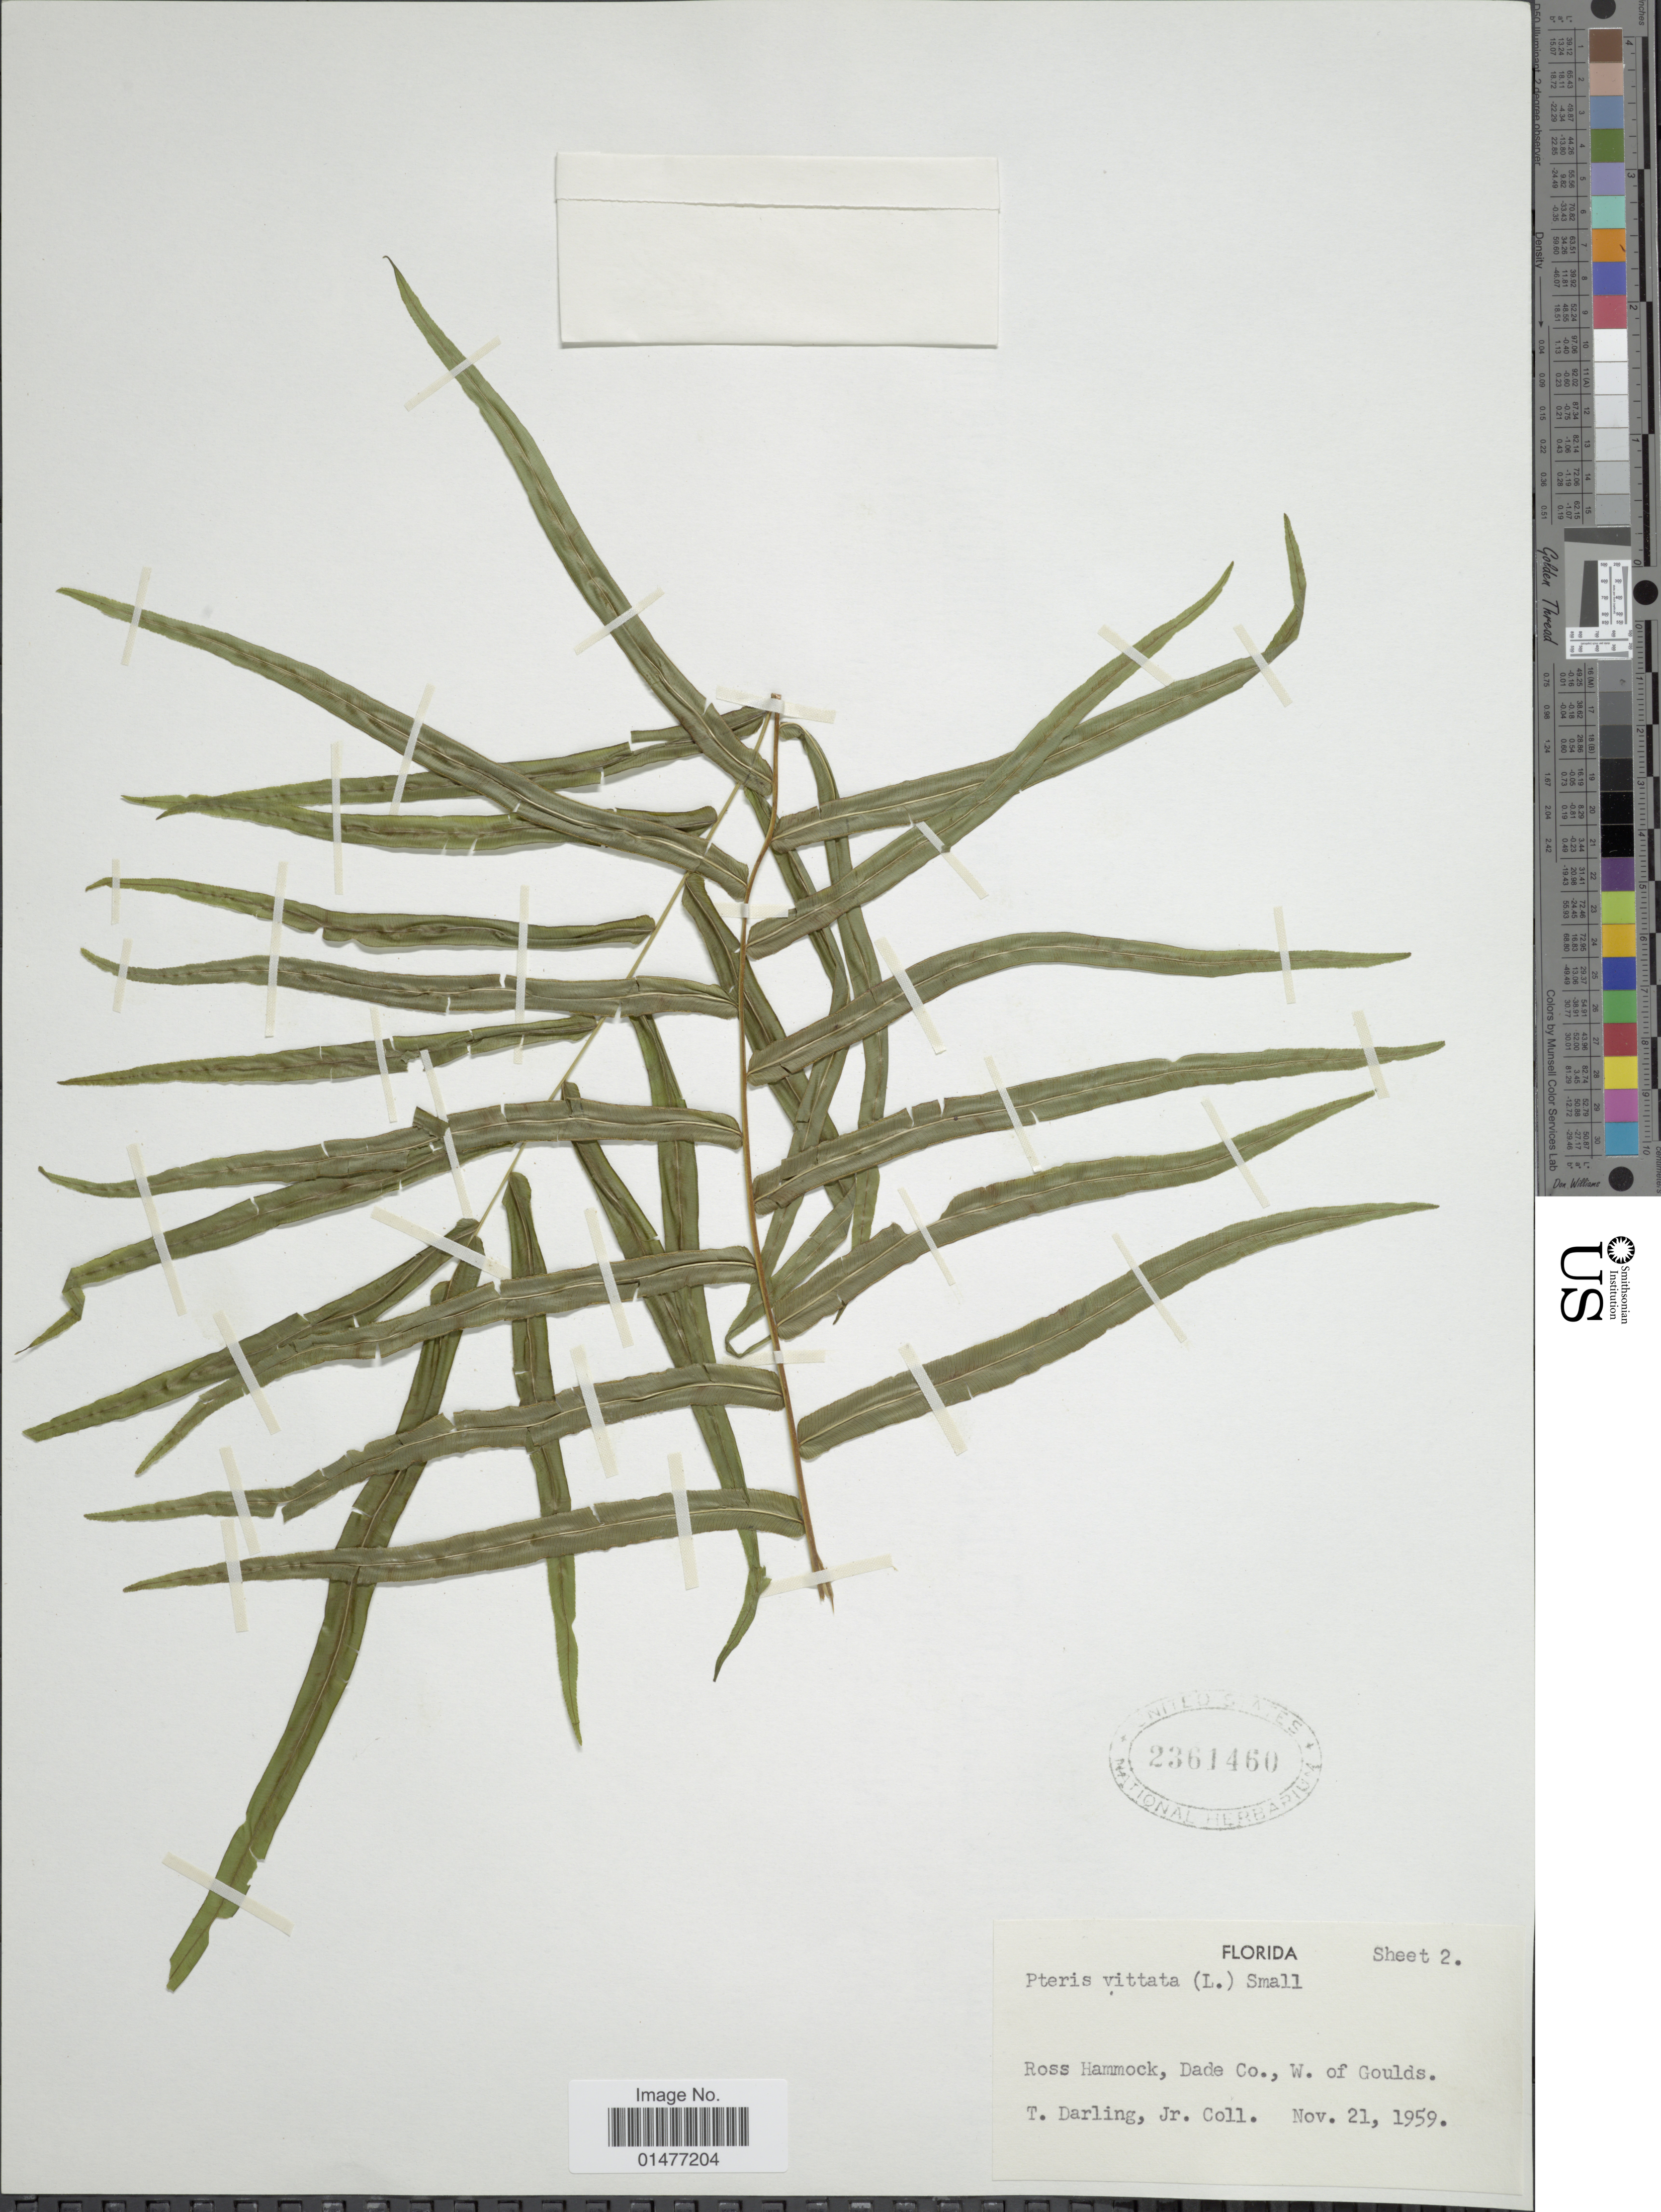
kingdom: Plantae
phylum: Tracheophyta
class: Polypodiopsida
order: Polypodiales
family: Pteridaceae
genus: Pteris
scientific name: Pteris vittata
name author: L.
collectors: T. Darling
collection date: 1959-11-21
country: United States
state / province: Florida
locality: Ross Hammock, Dade Co. , W of Goulds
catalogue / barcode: US 2361460